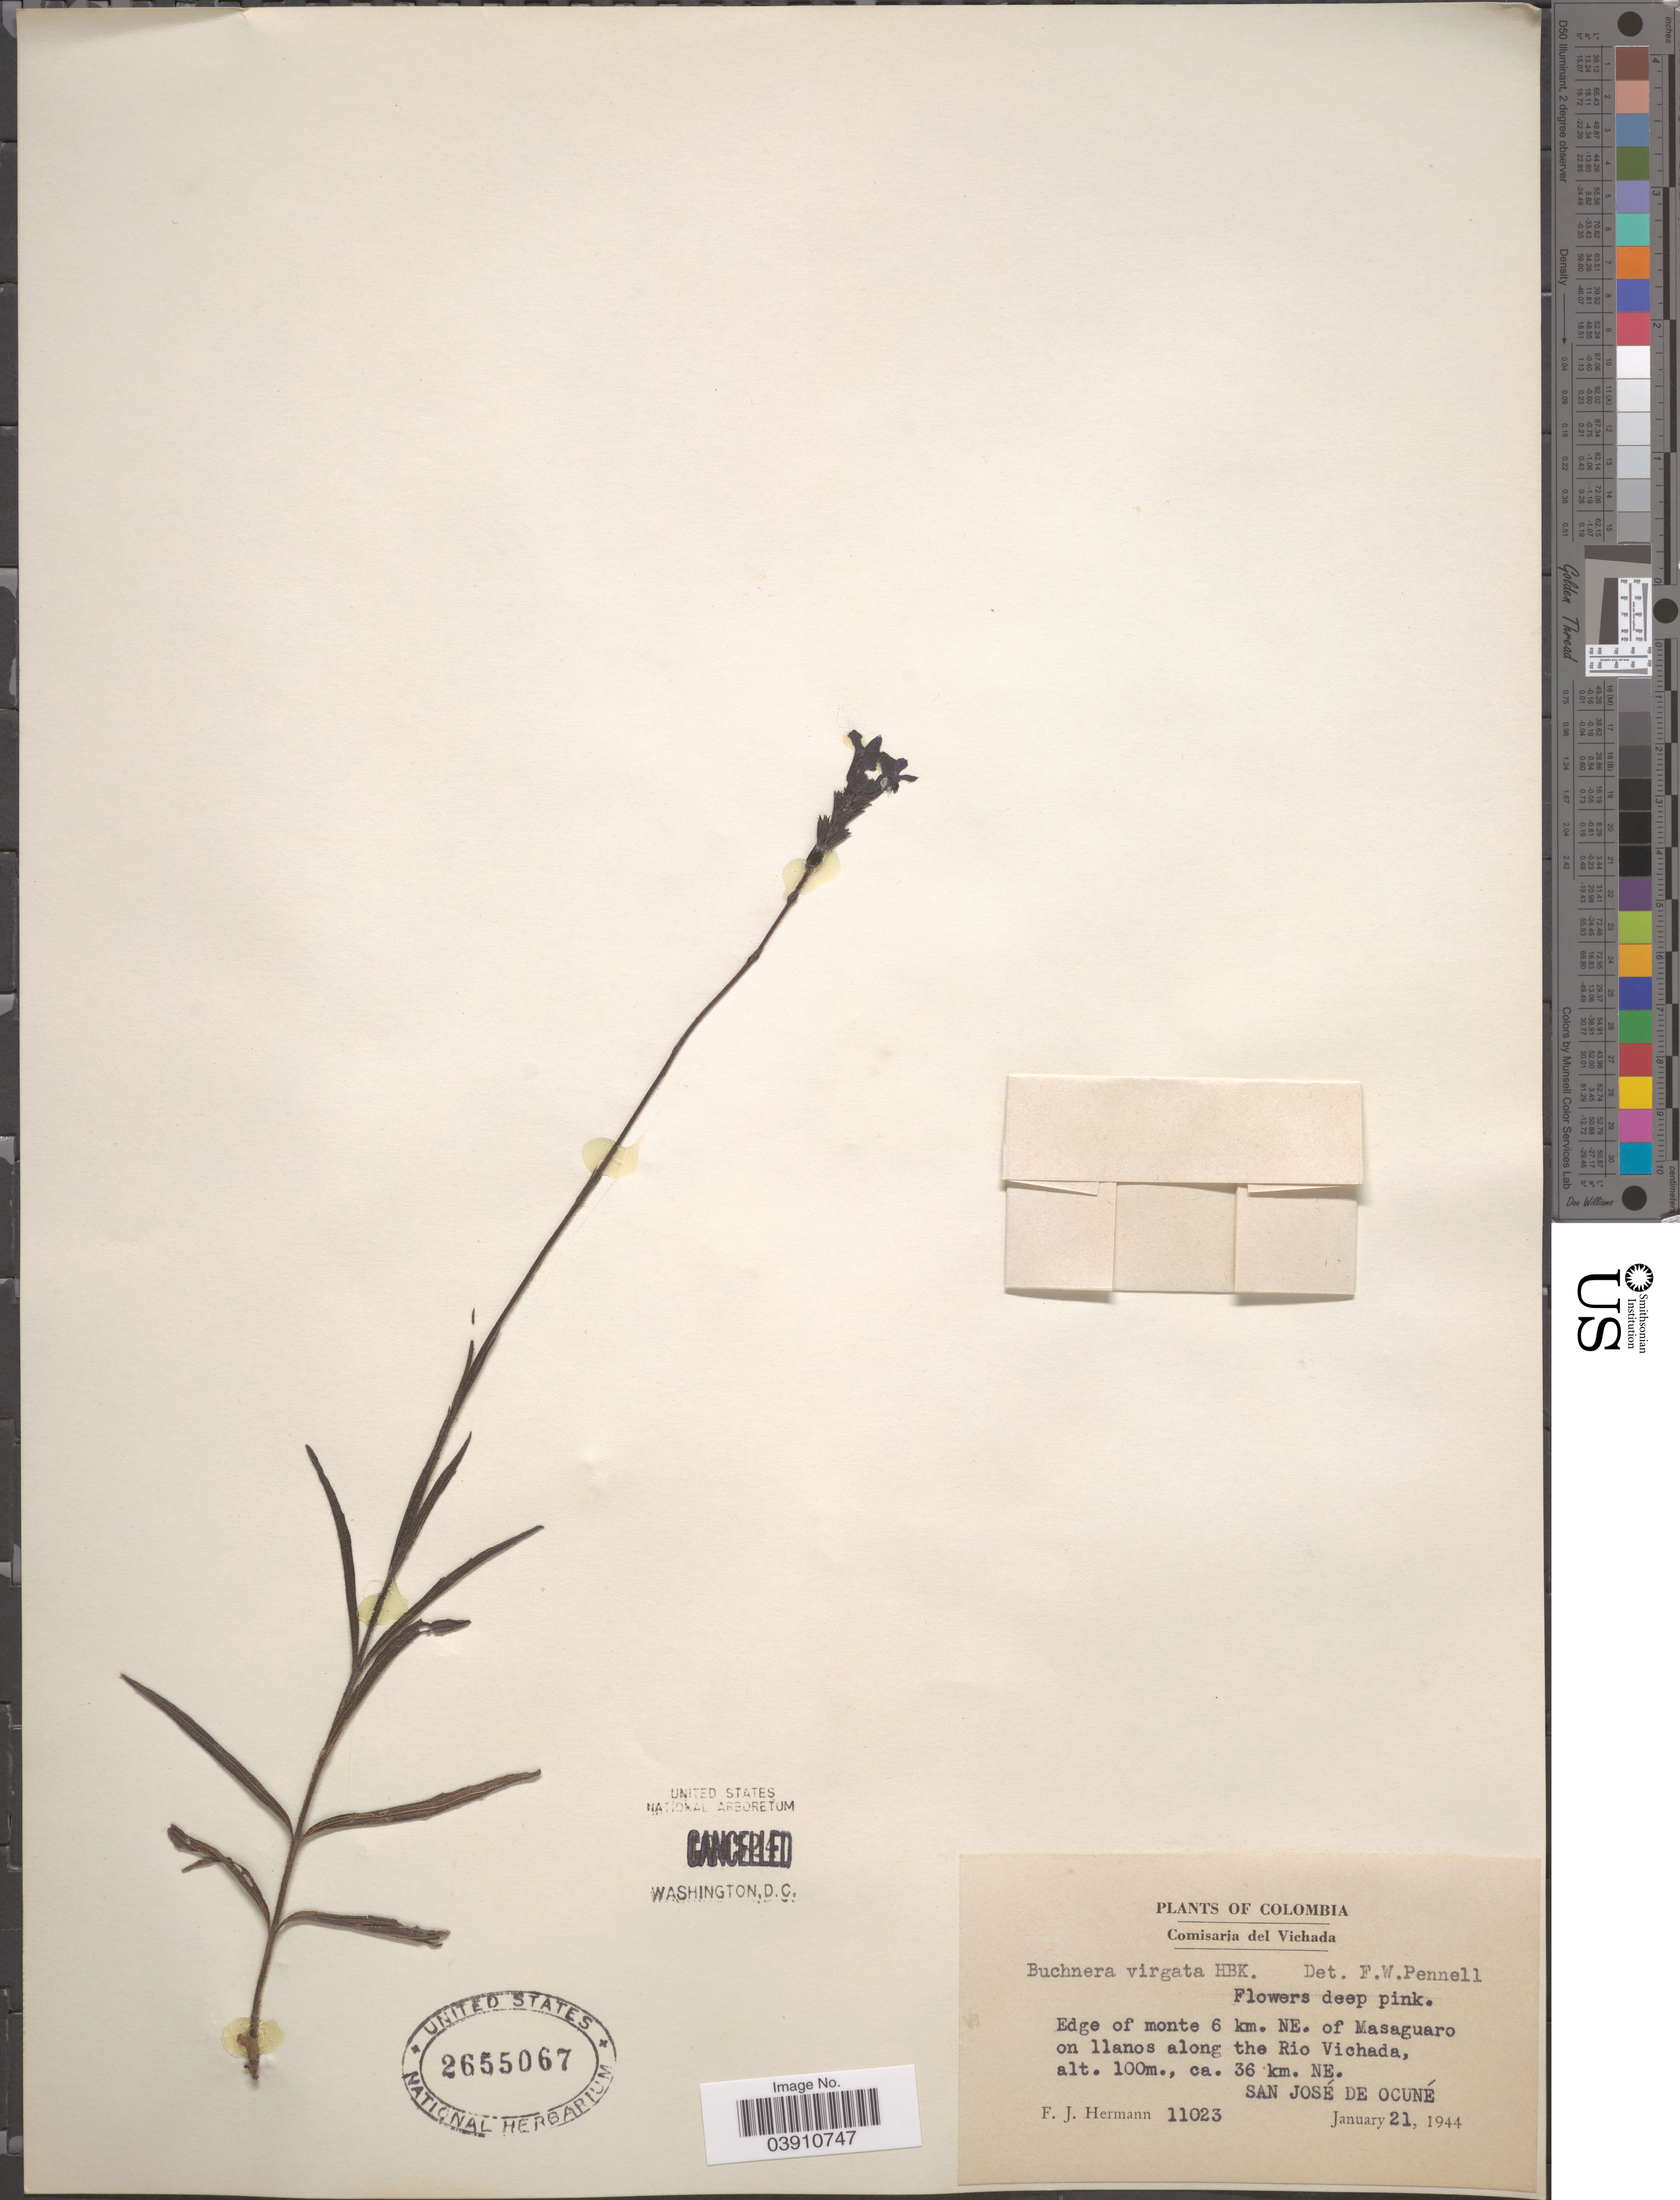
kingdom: Plantae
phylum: Tracheophyta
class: Magnoliopsida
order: Lamiales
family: Orobanchaceae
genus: Buchnera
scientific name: Buchnera virgata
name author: Kunth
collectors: F. J. Hermann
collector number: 11023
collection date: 1944-01-21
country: Colombia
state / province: Vichada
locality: Comisaria del Vichada. Edge of monte 6 km. NE. of Masaguaro on llanos along the Rio Vichada, ca. 36 km. NE. San José de Ocuné.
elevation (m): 100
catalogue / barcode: US 2655067